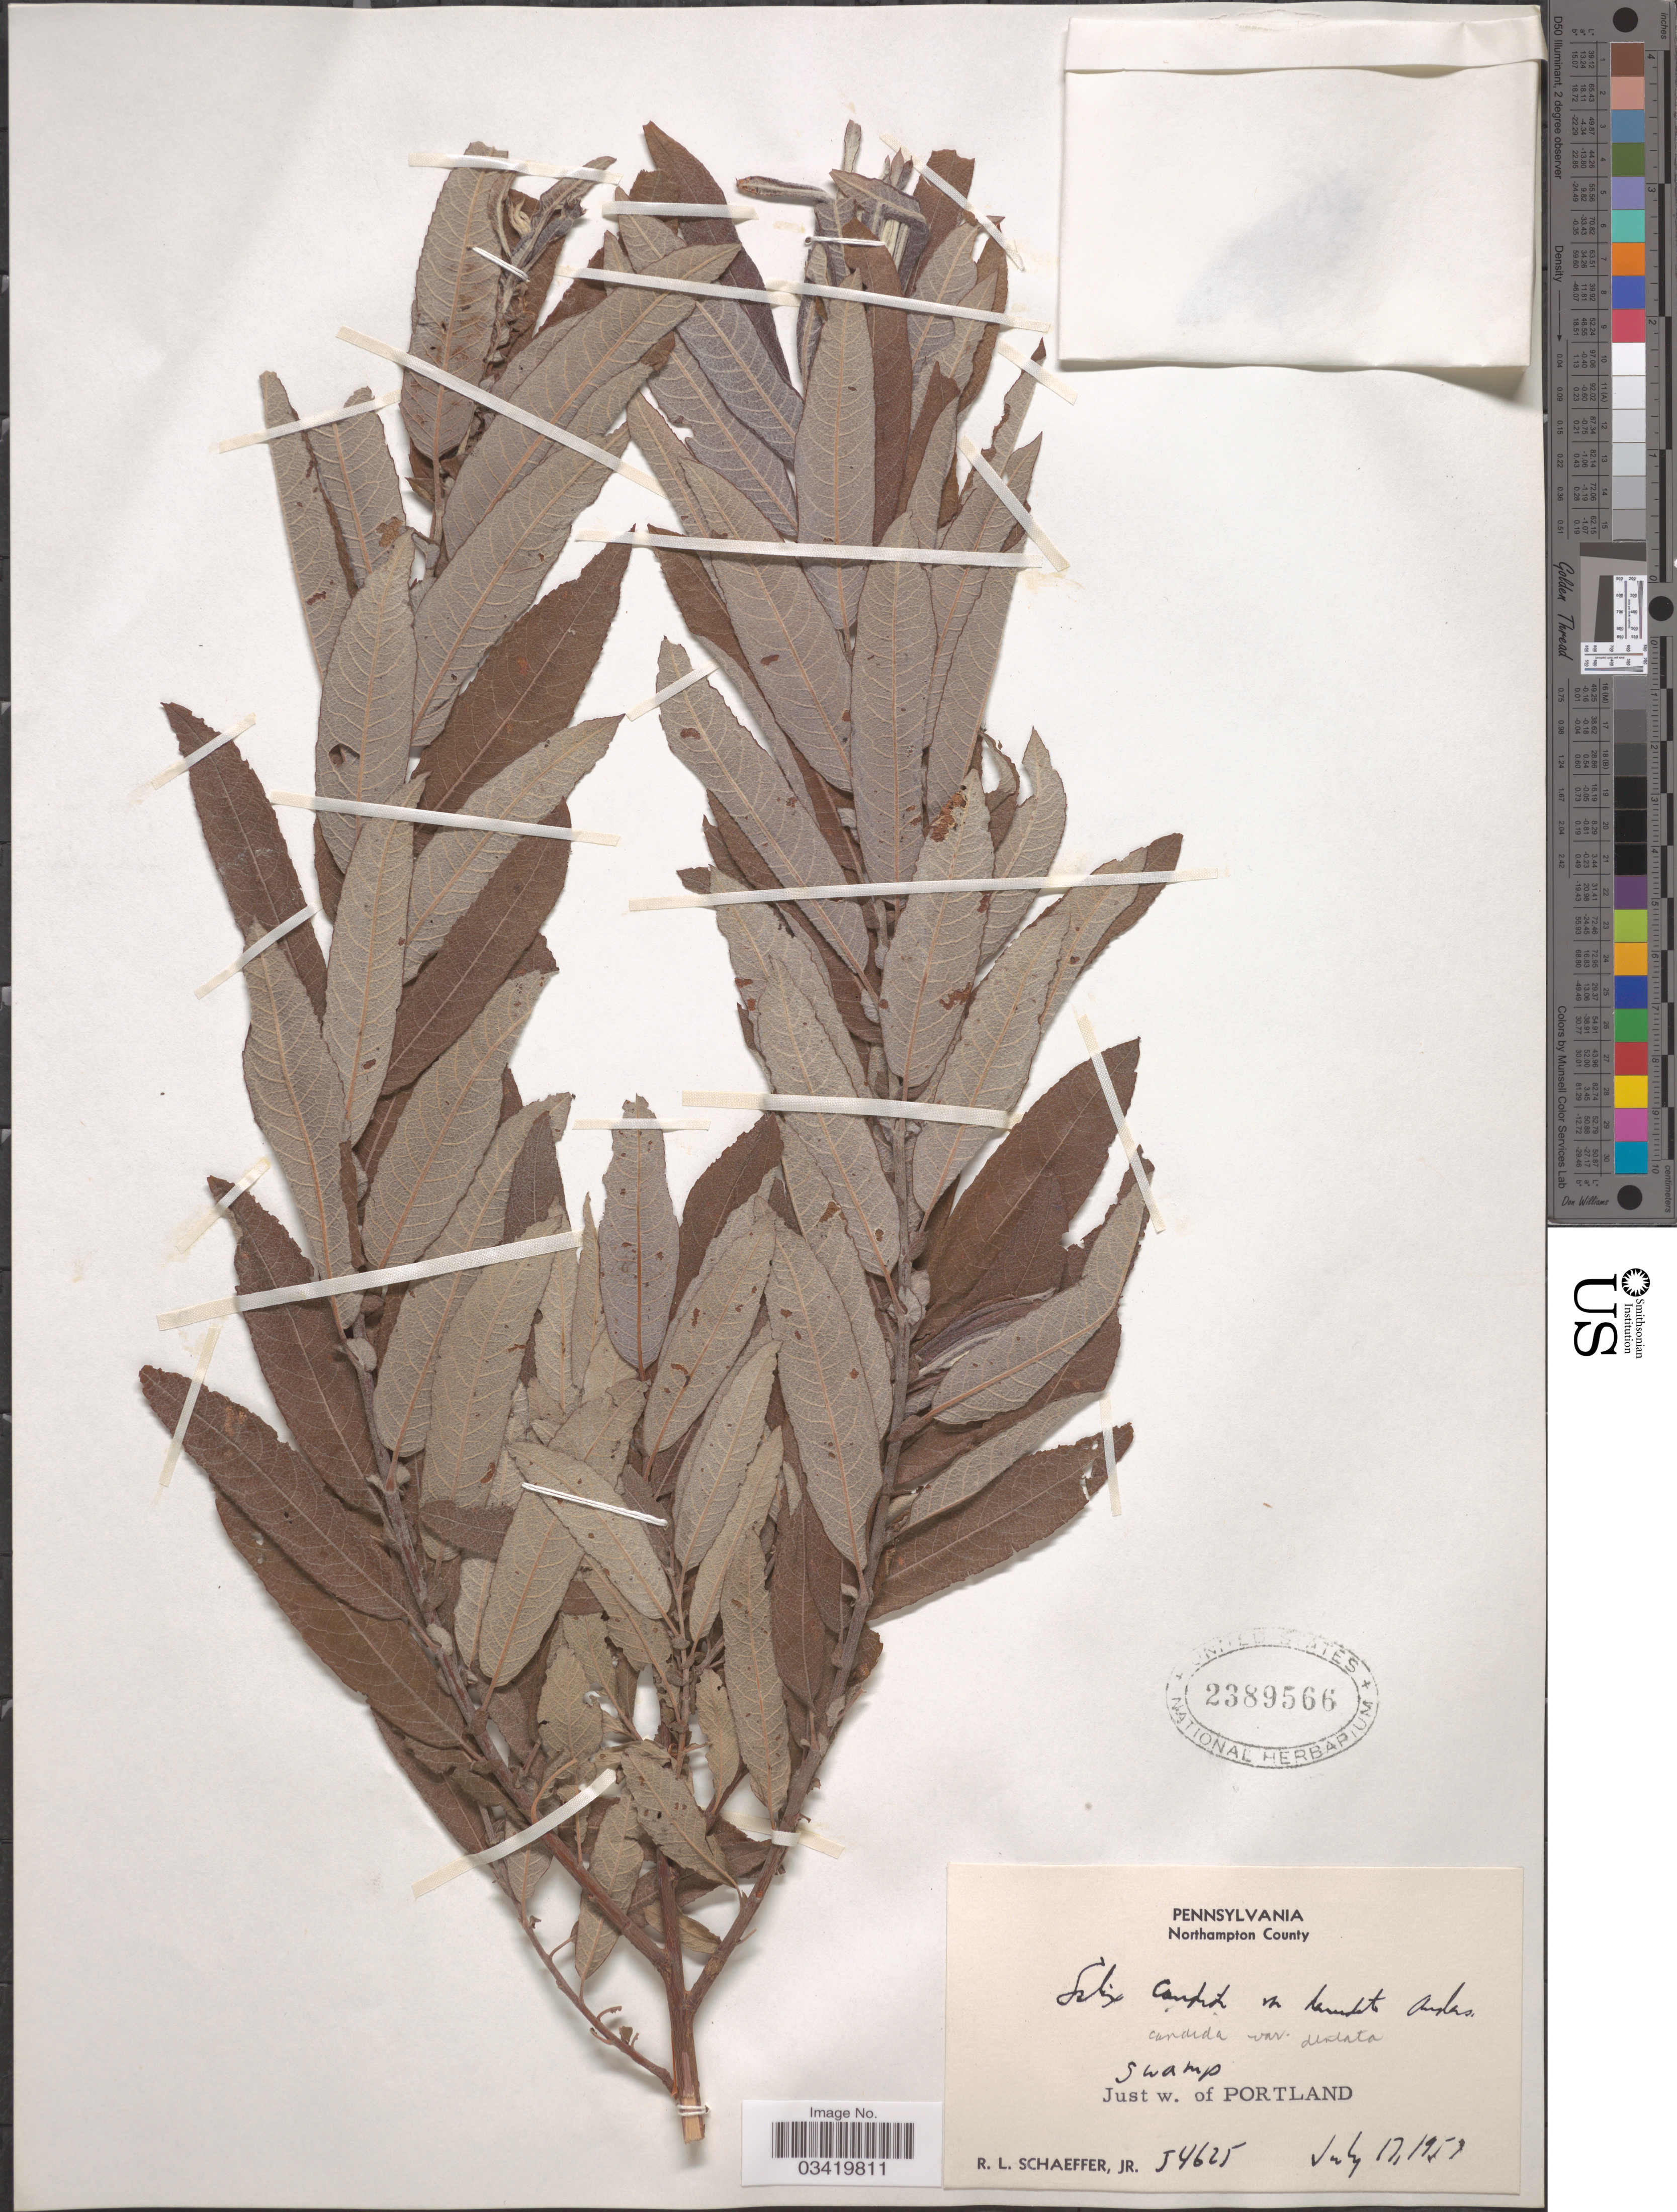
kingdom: Plantae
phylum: Tracheophyta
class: Magnoliopsida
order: Malpighiales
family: Salicaceae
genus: Salix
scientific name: Salix candida var. denudata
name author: Andersson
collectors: R. L. Schaeffer Jr.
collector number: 54625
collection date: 1957-07-17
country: United States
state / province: Pennsylvania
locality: Northampton County. Just w. of Portland.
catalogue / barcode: US 2389566